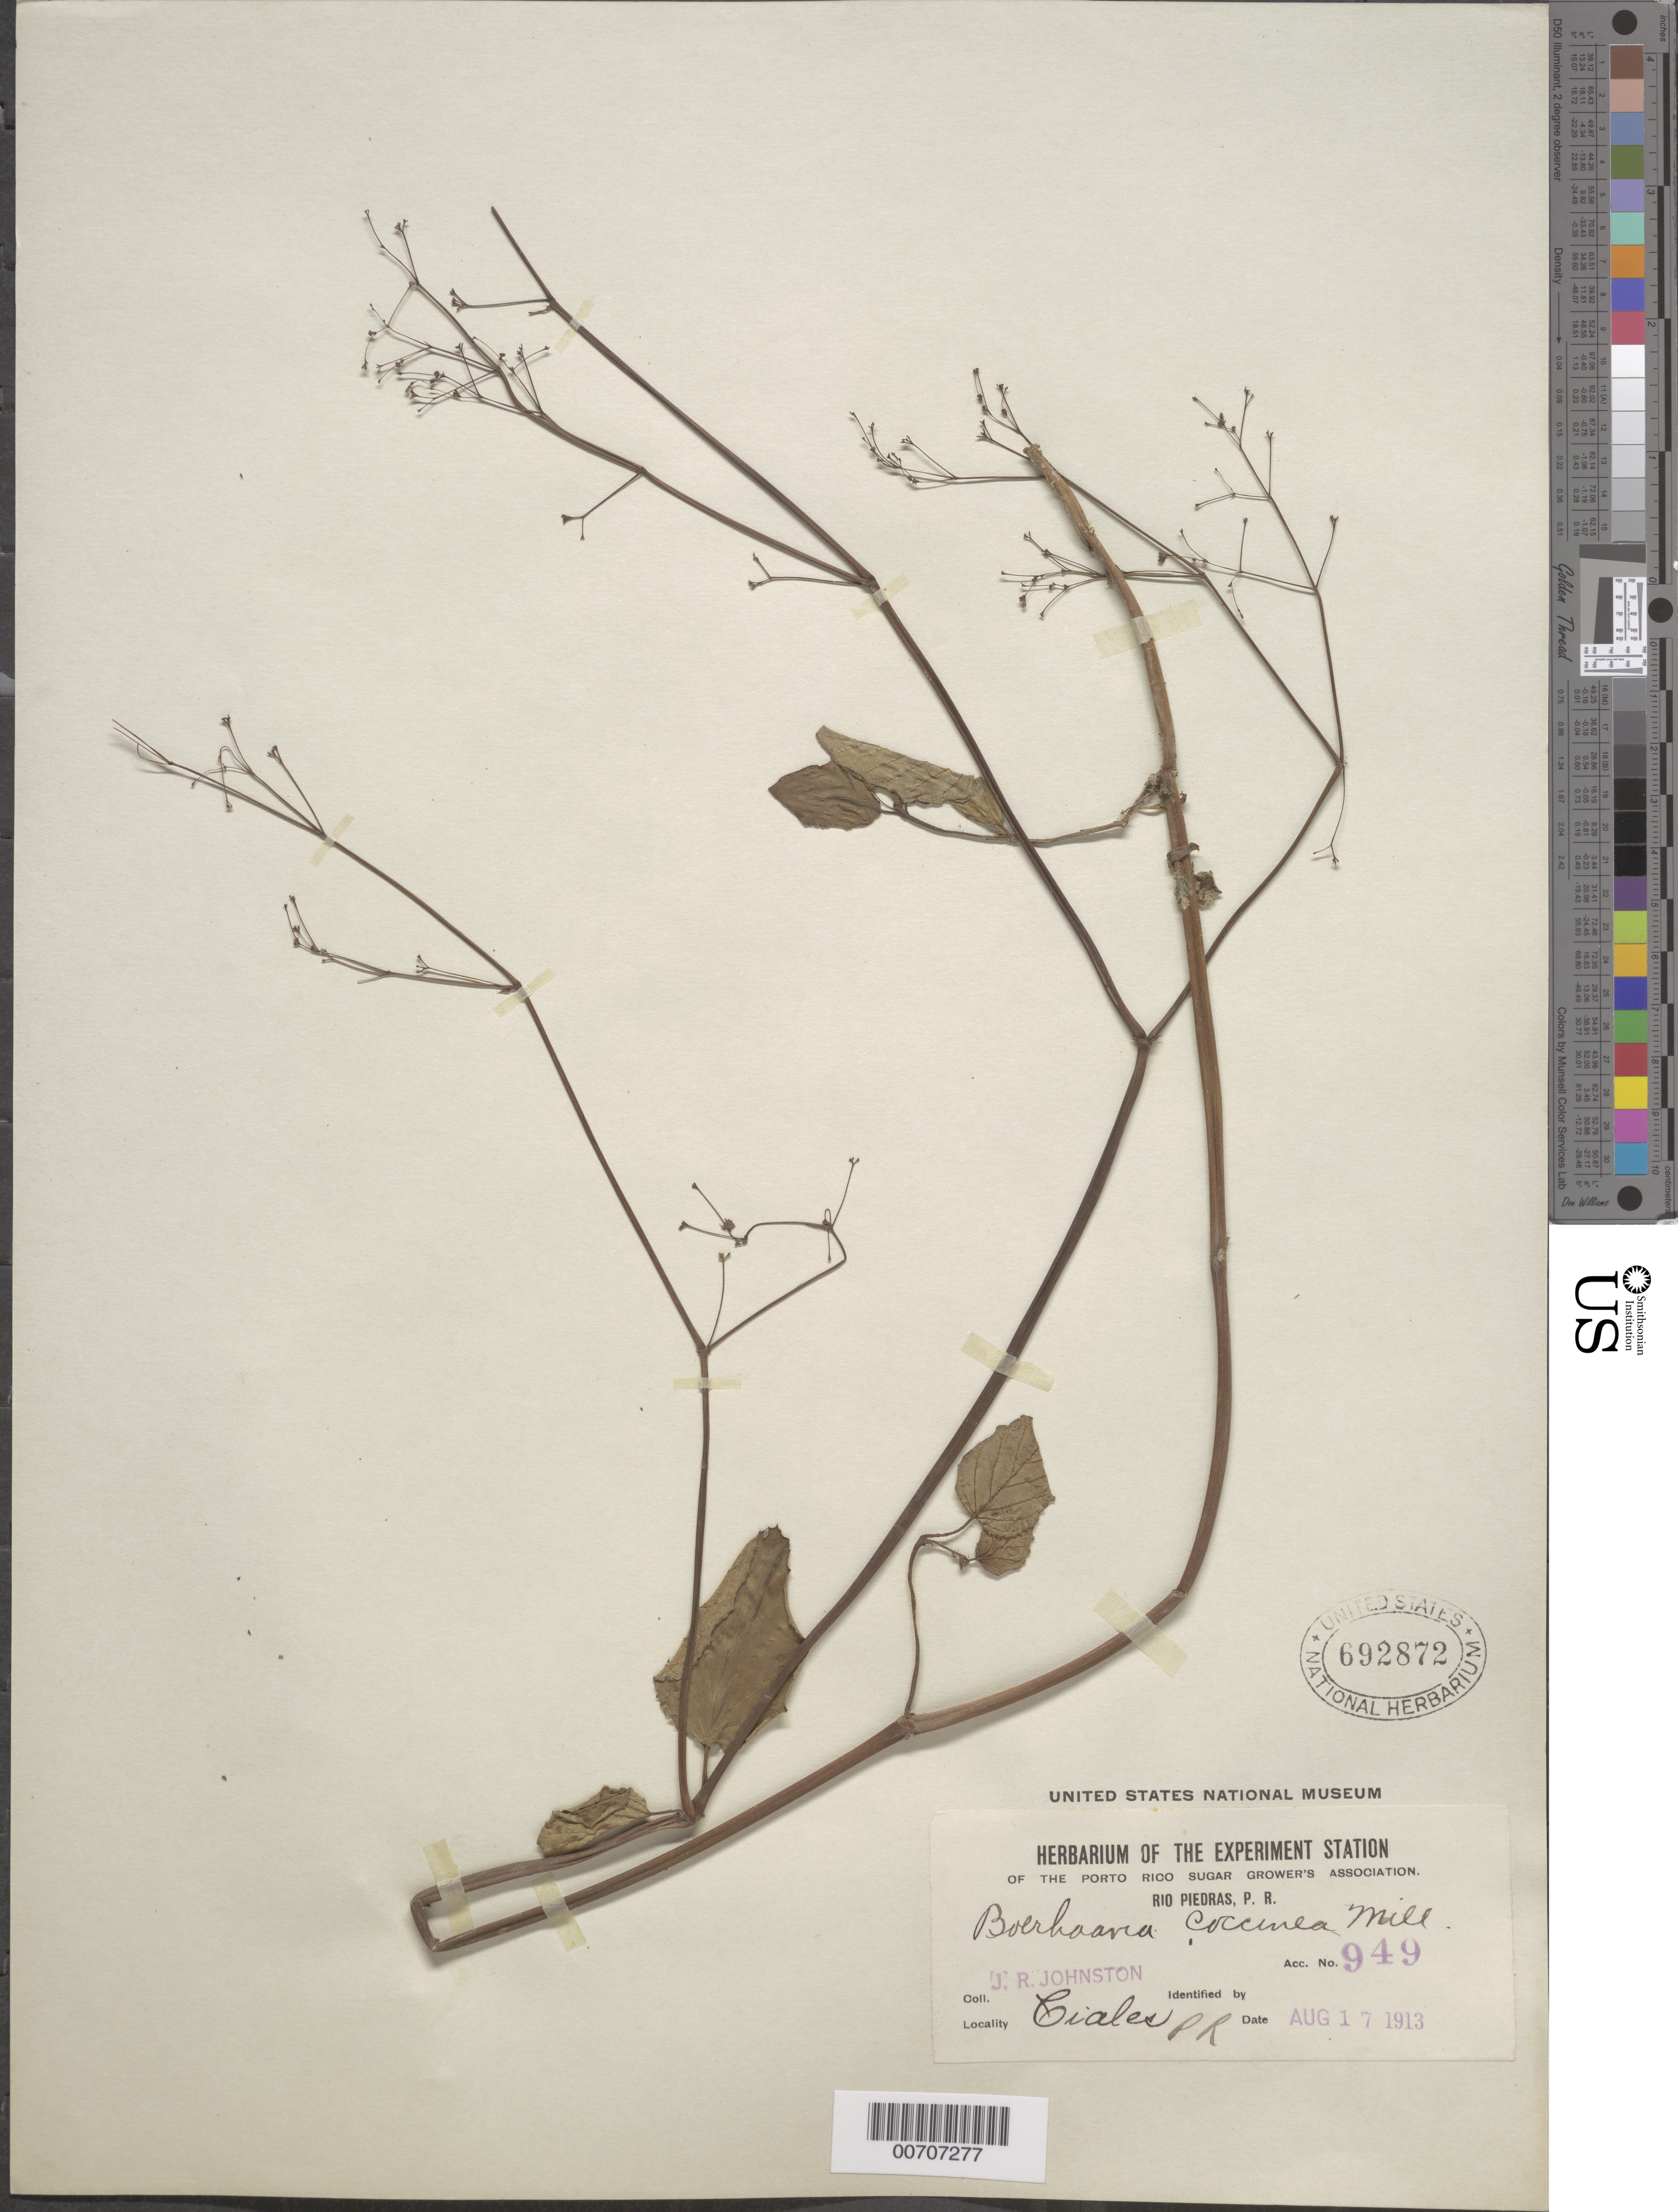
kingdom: Plantae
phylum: Tracheophyta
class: Magnoliopsida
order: Caryophyllales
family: Nyctaginaceae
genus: Boerhavia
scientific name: Boerhavia coccinea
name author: Mill.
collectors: J. Johnston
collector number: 949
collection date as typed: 17 Aug 1913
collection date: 1913-08-17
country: Puerto Rico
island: Greater Antilles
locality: Río Piedras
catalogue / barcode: US 692872